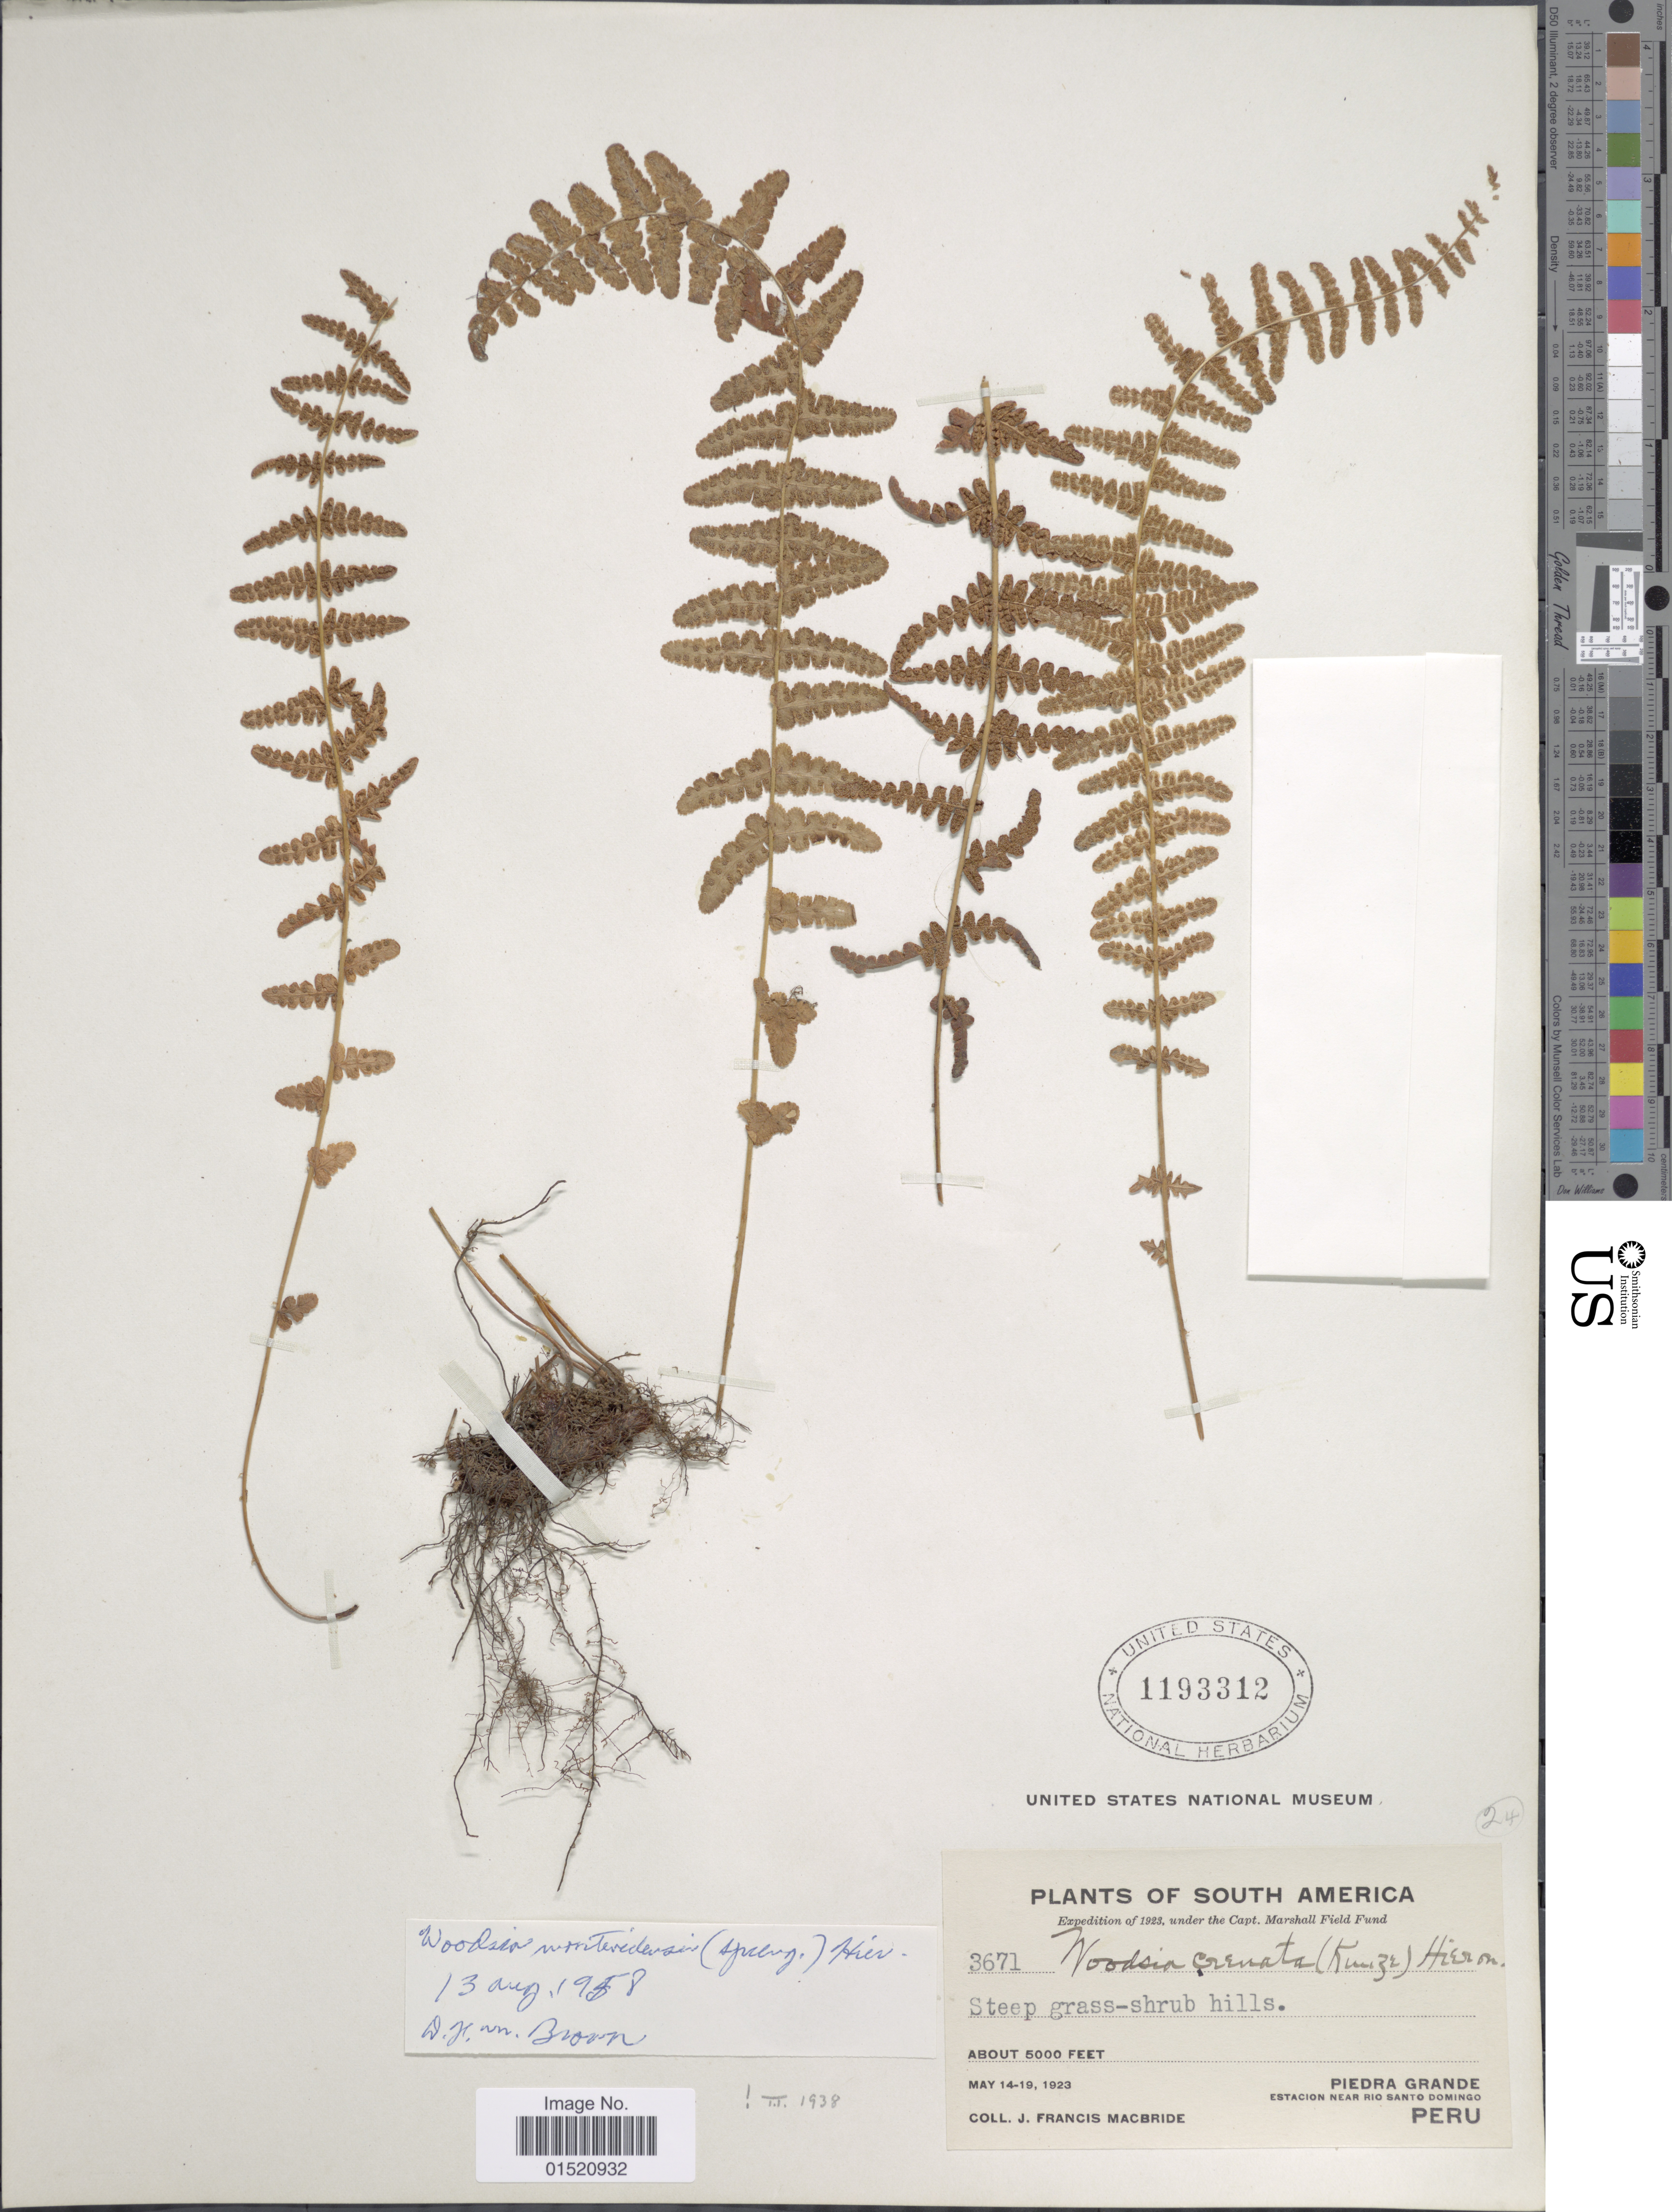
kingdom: Plantae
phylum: Tracheophyta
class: Polypodiopsida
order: Polypodiales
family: Woodsiaceae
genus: Woodsia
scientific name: Woodsia montevidensis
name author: (Spreng.) Hieron.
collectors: J. F. Macbride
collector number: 3671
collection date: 1923-05-14/1923-05-19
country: Peru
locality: South America, Steep grass-shrub hills, Piedra Grande, Estacion near Rio Santo Domingo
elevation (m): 1524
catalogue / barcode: US 1193312